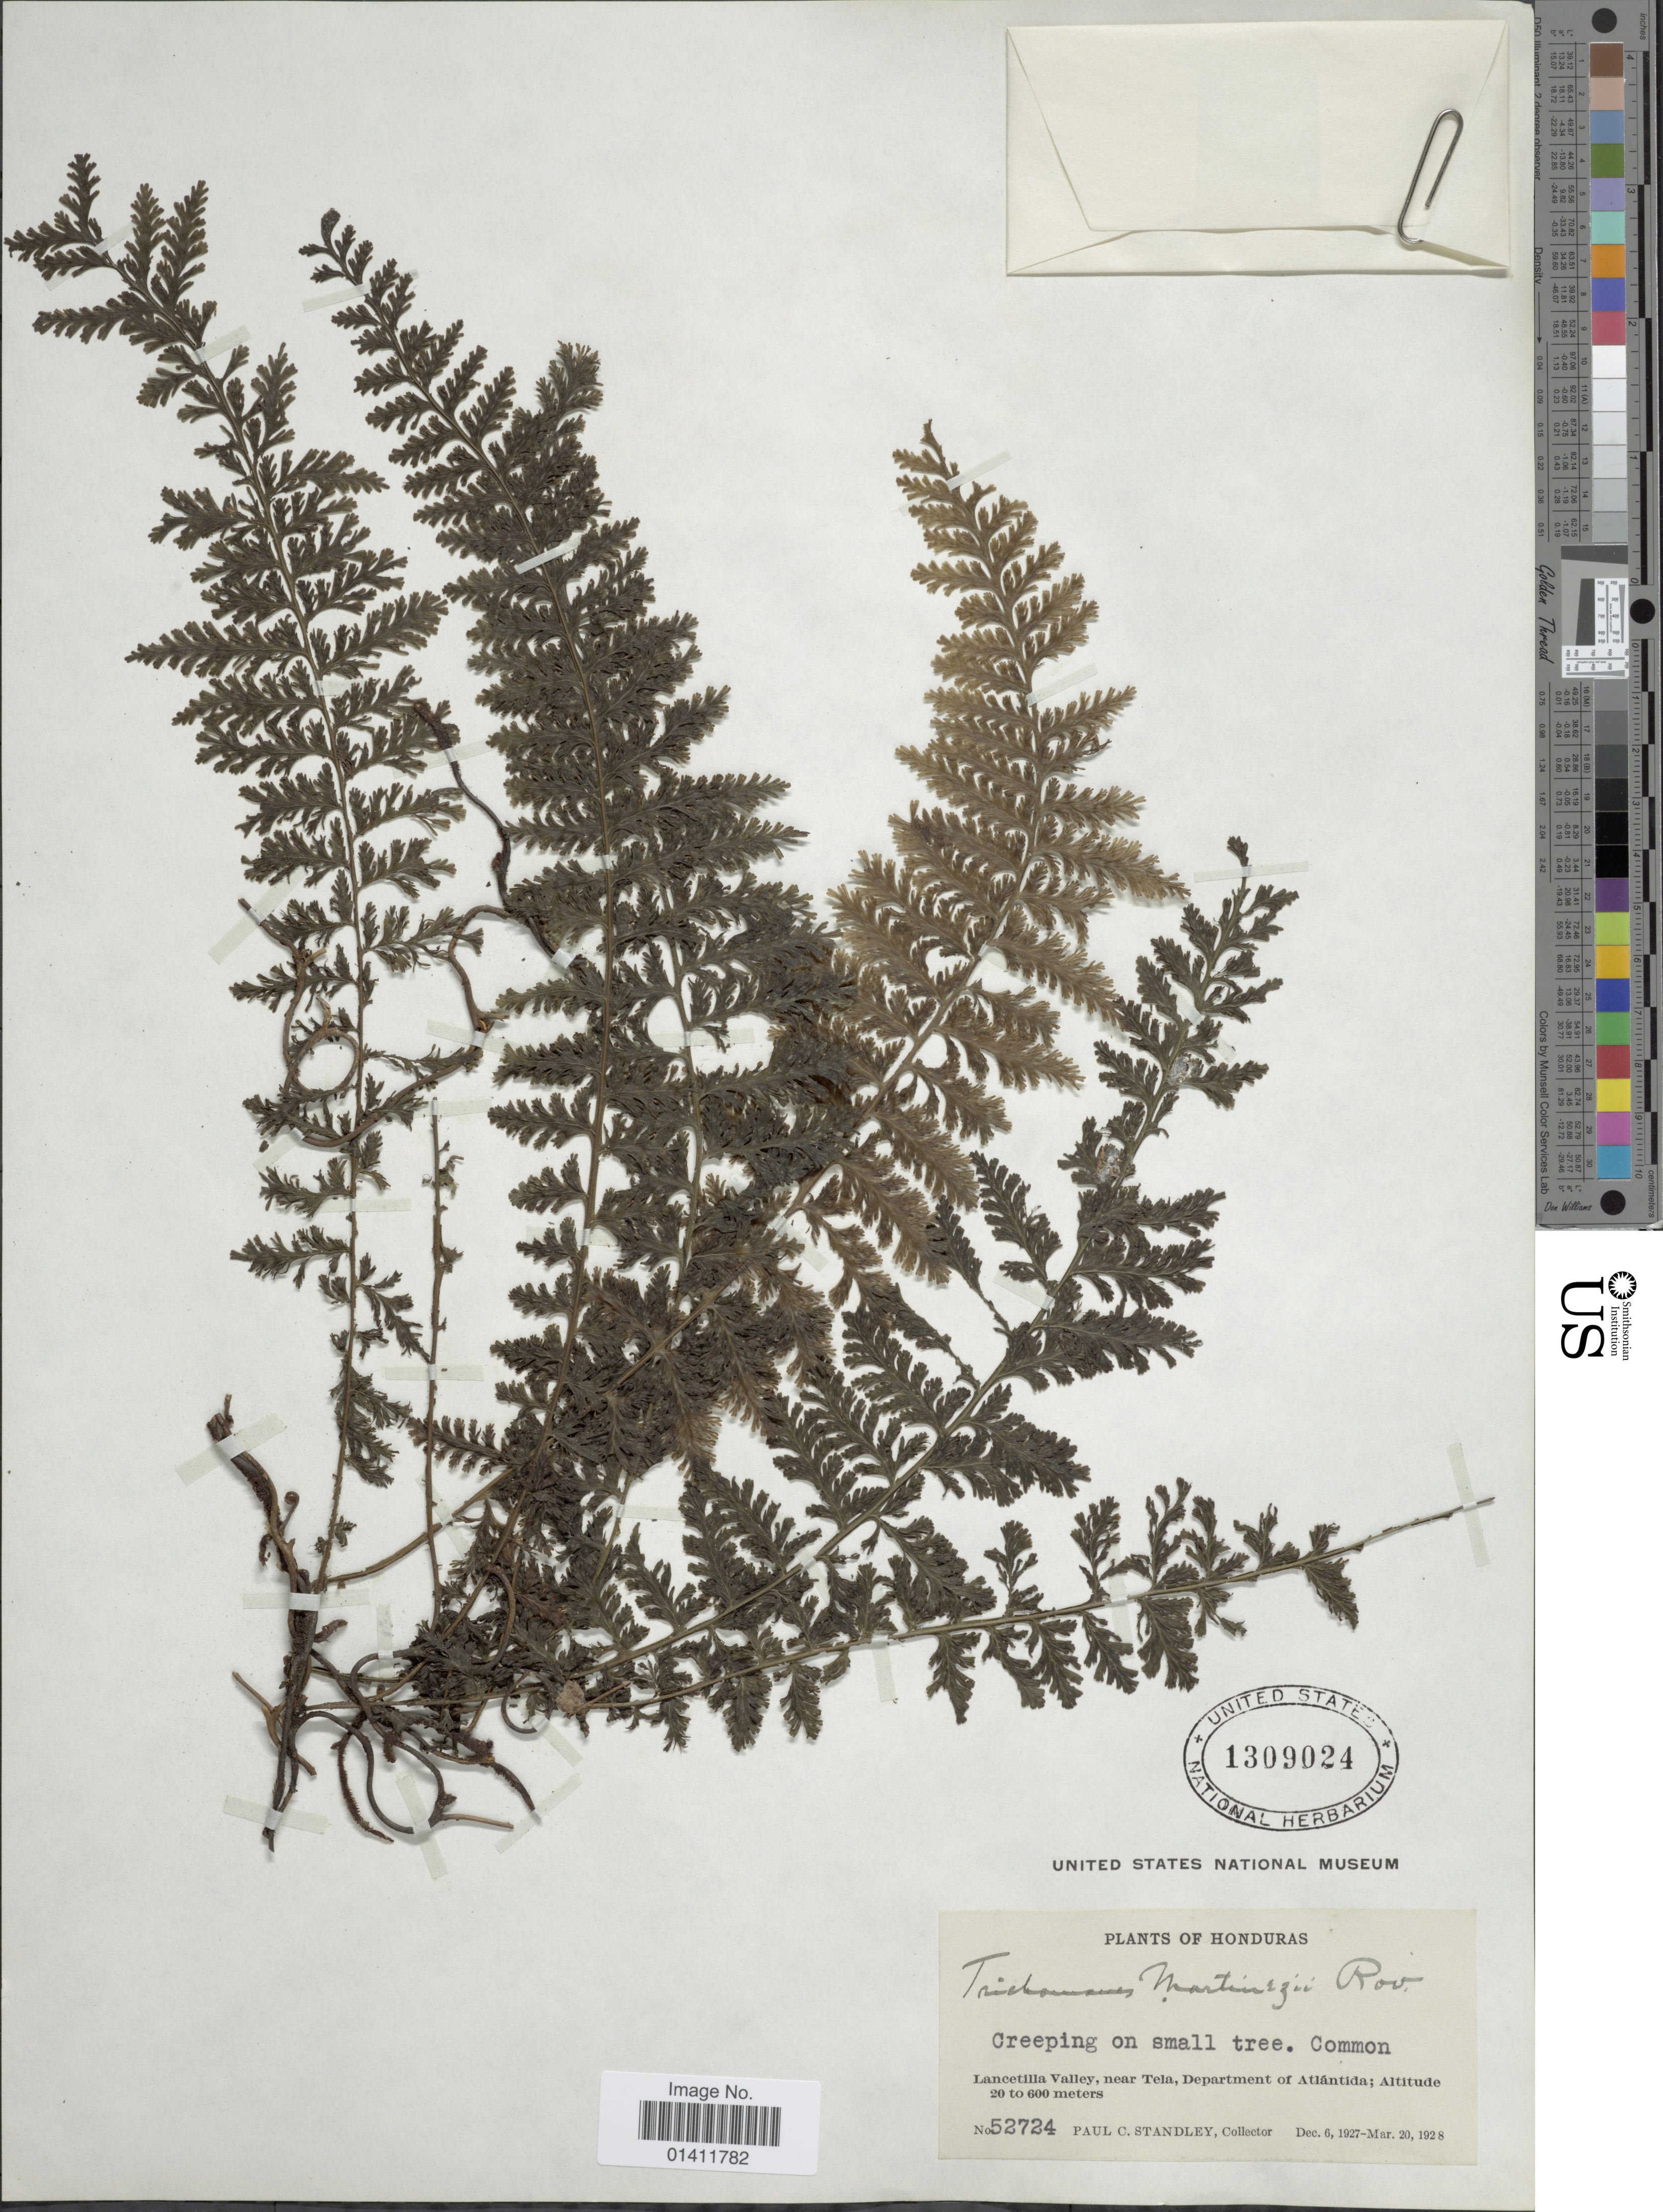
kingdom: Plantae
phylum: Tracheophyta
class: Polypodiopsida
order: Hymenophyllales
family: Hymenophyllaceae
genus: Vandenboschia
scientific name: Vandenboschia collariata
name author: (Bosch) Ebihara & K. Iwats.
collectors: P. C. Standley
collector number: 52724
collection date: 1927-12-06/1928-03-20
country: Honduras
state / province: Atlántida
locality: Lancetilla Valley, near Tela, Department of Atlantida.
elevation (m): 20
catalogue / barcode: US 1309024